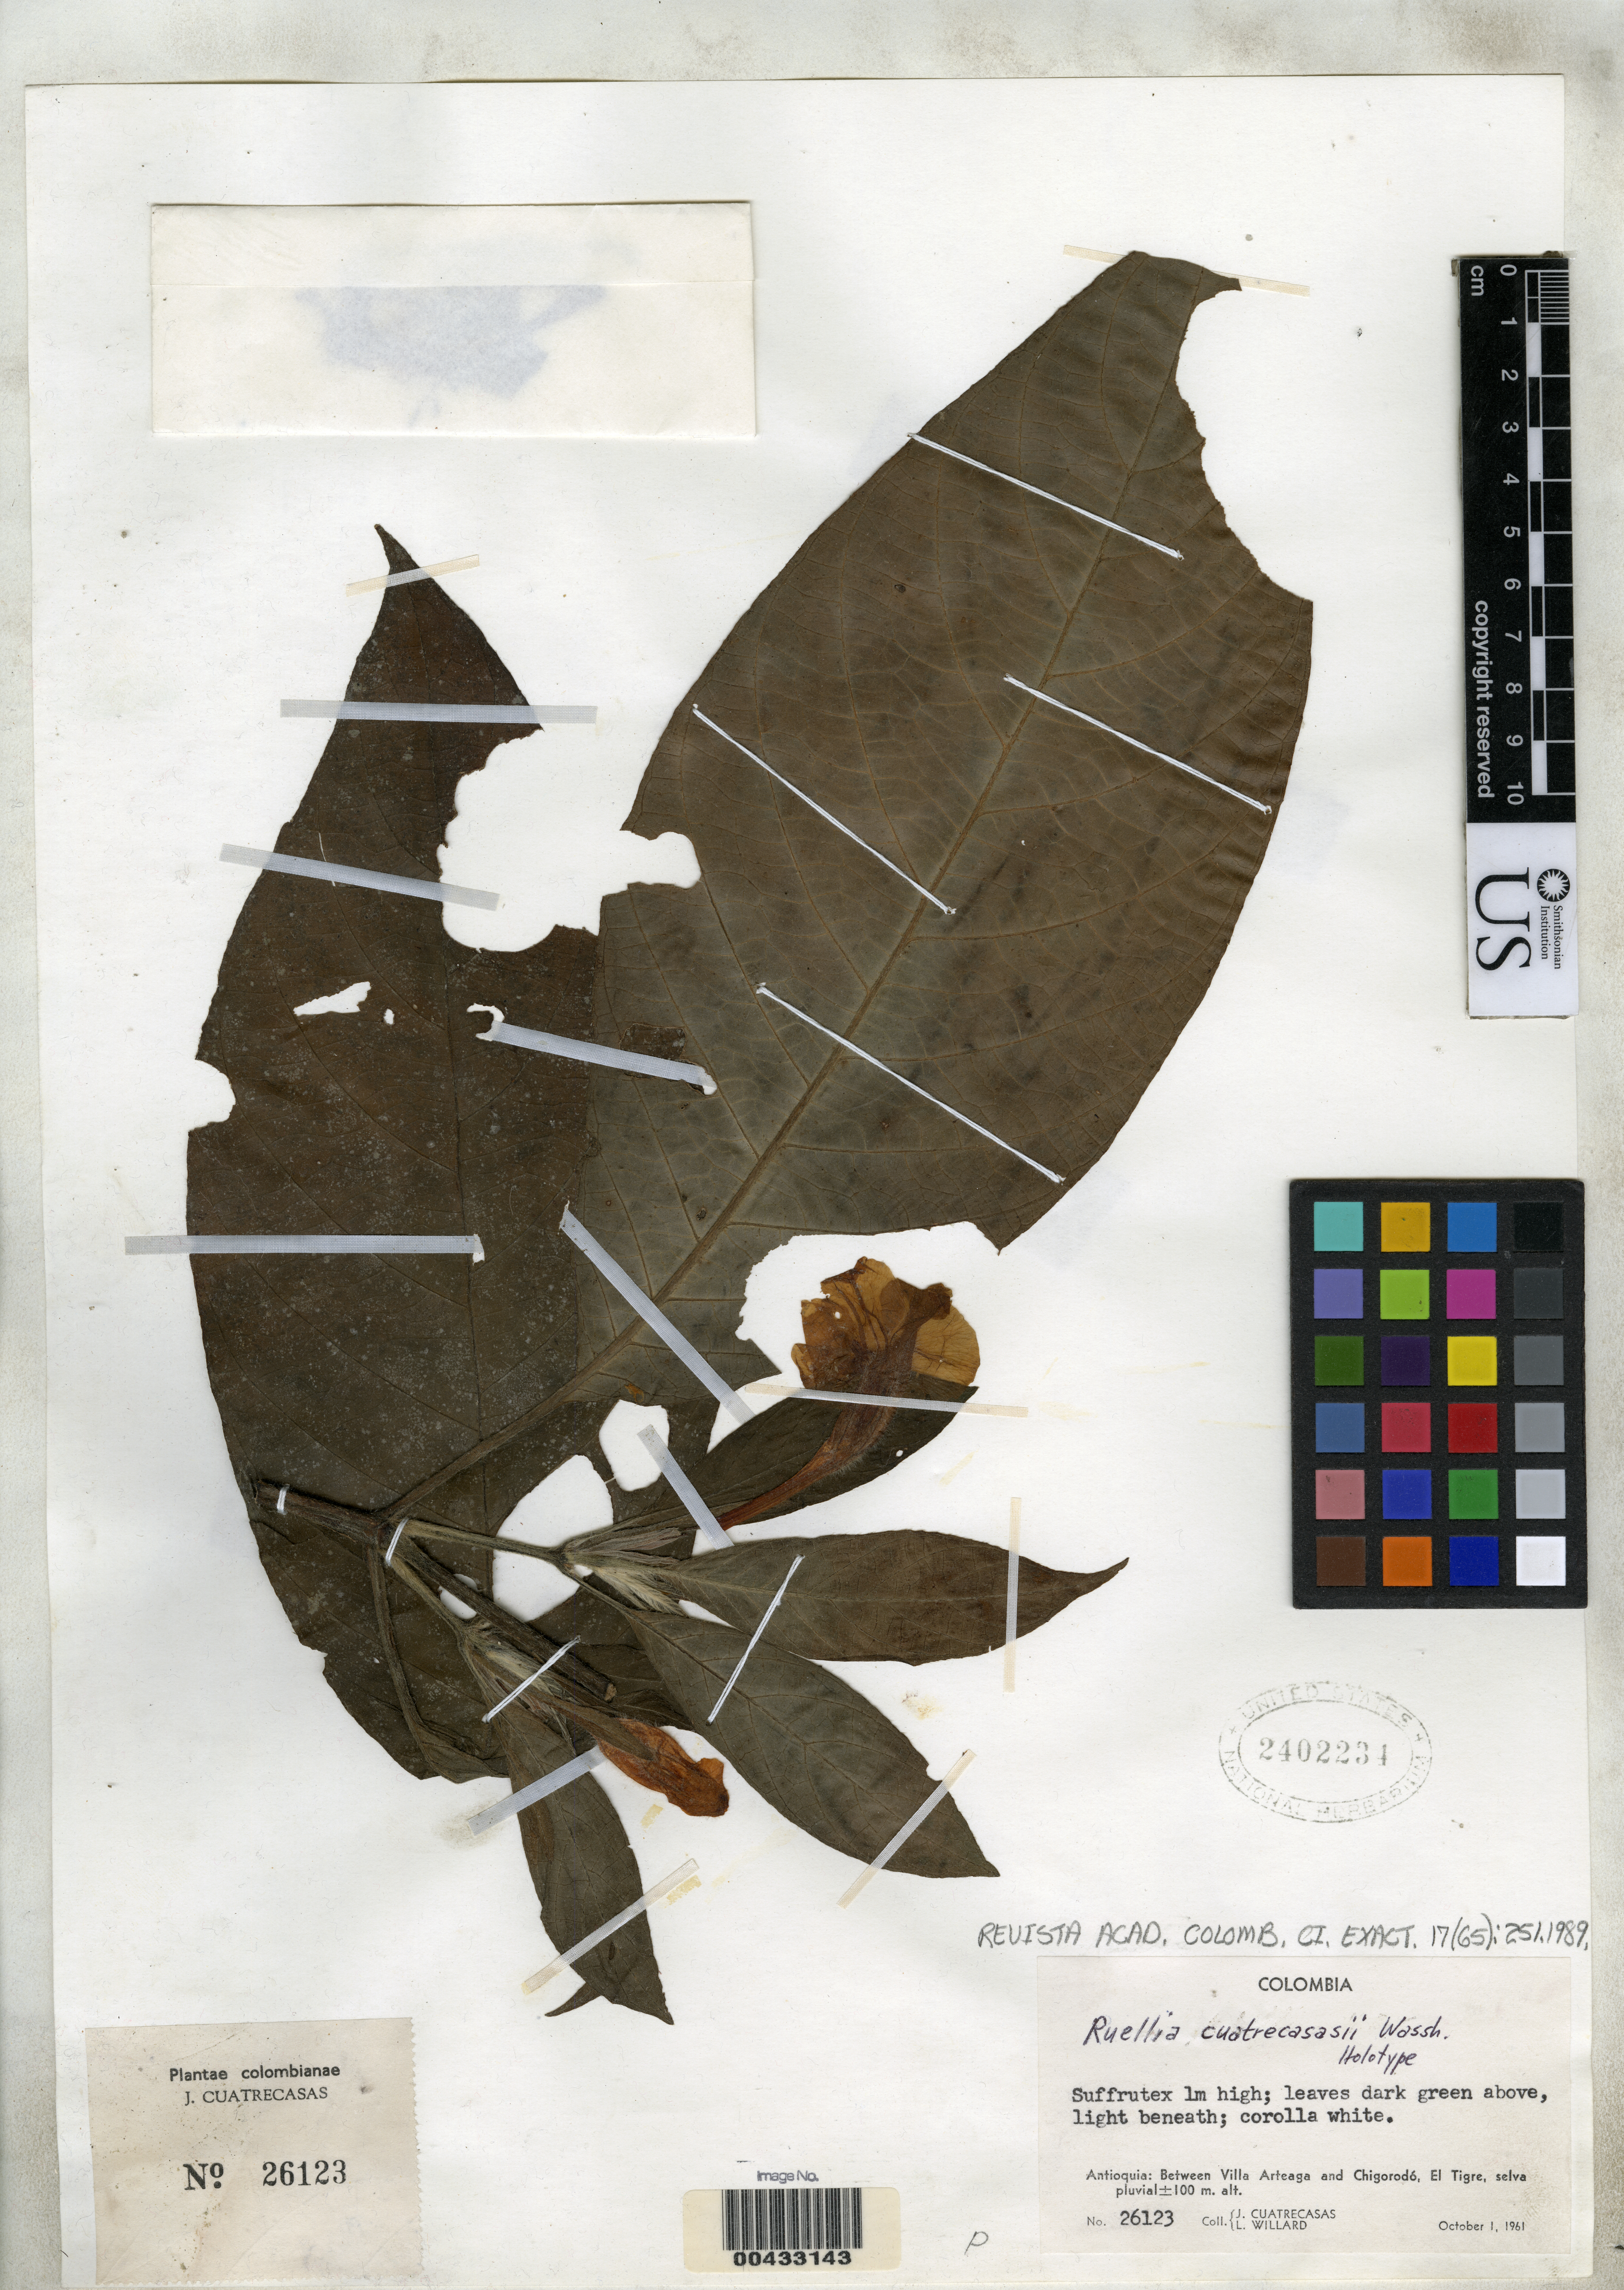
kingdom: Plantae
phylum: Tracheophyta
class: Magnoliopsida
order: Lamiales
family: Acanthaceae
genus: Ruellia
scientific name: Ruellia cuatrecasasii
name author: Wassh.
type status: Holotype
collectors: J. Cuatrecasas & L. Willard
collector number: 26123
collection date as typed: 01 Oct 1961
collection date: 1961-10-01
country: Colombia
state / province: Antioquia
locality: Between Villa Arteaga and CHigordo, El Tigre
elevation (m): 100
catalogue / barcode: US 2402234